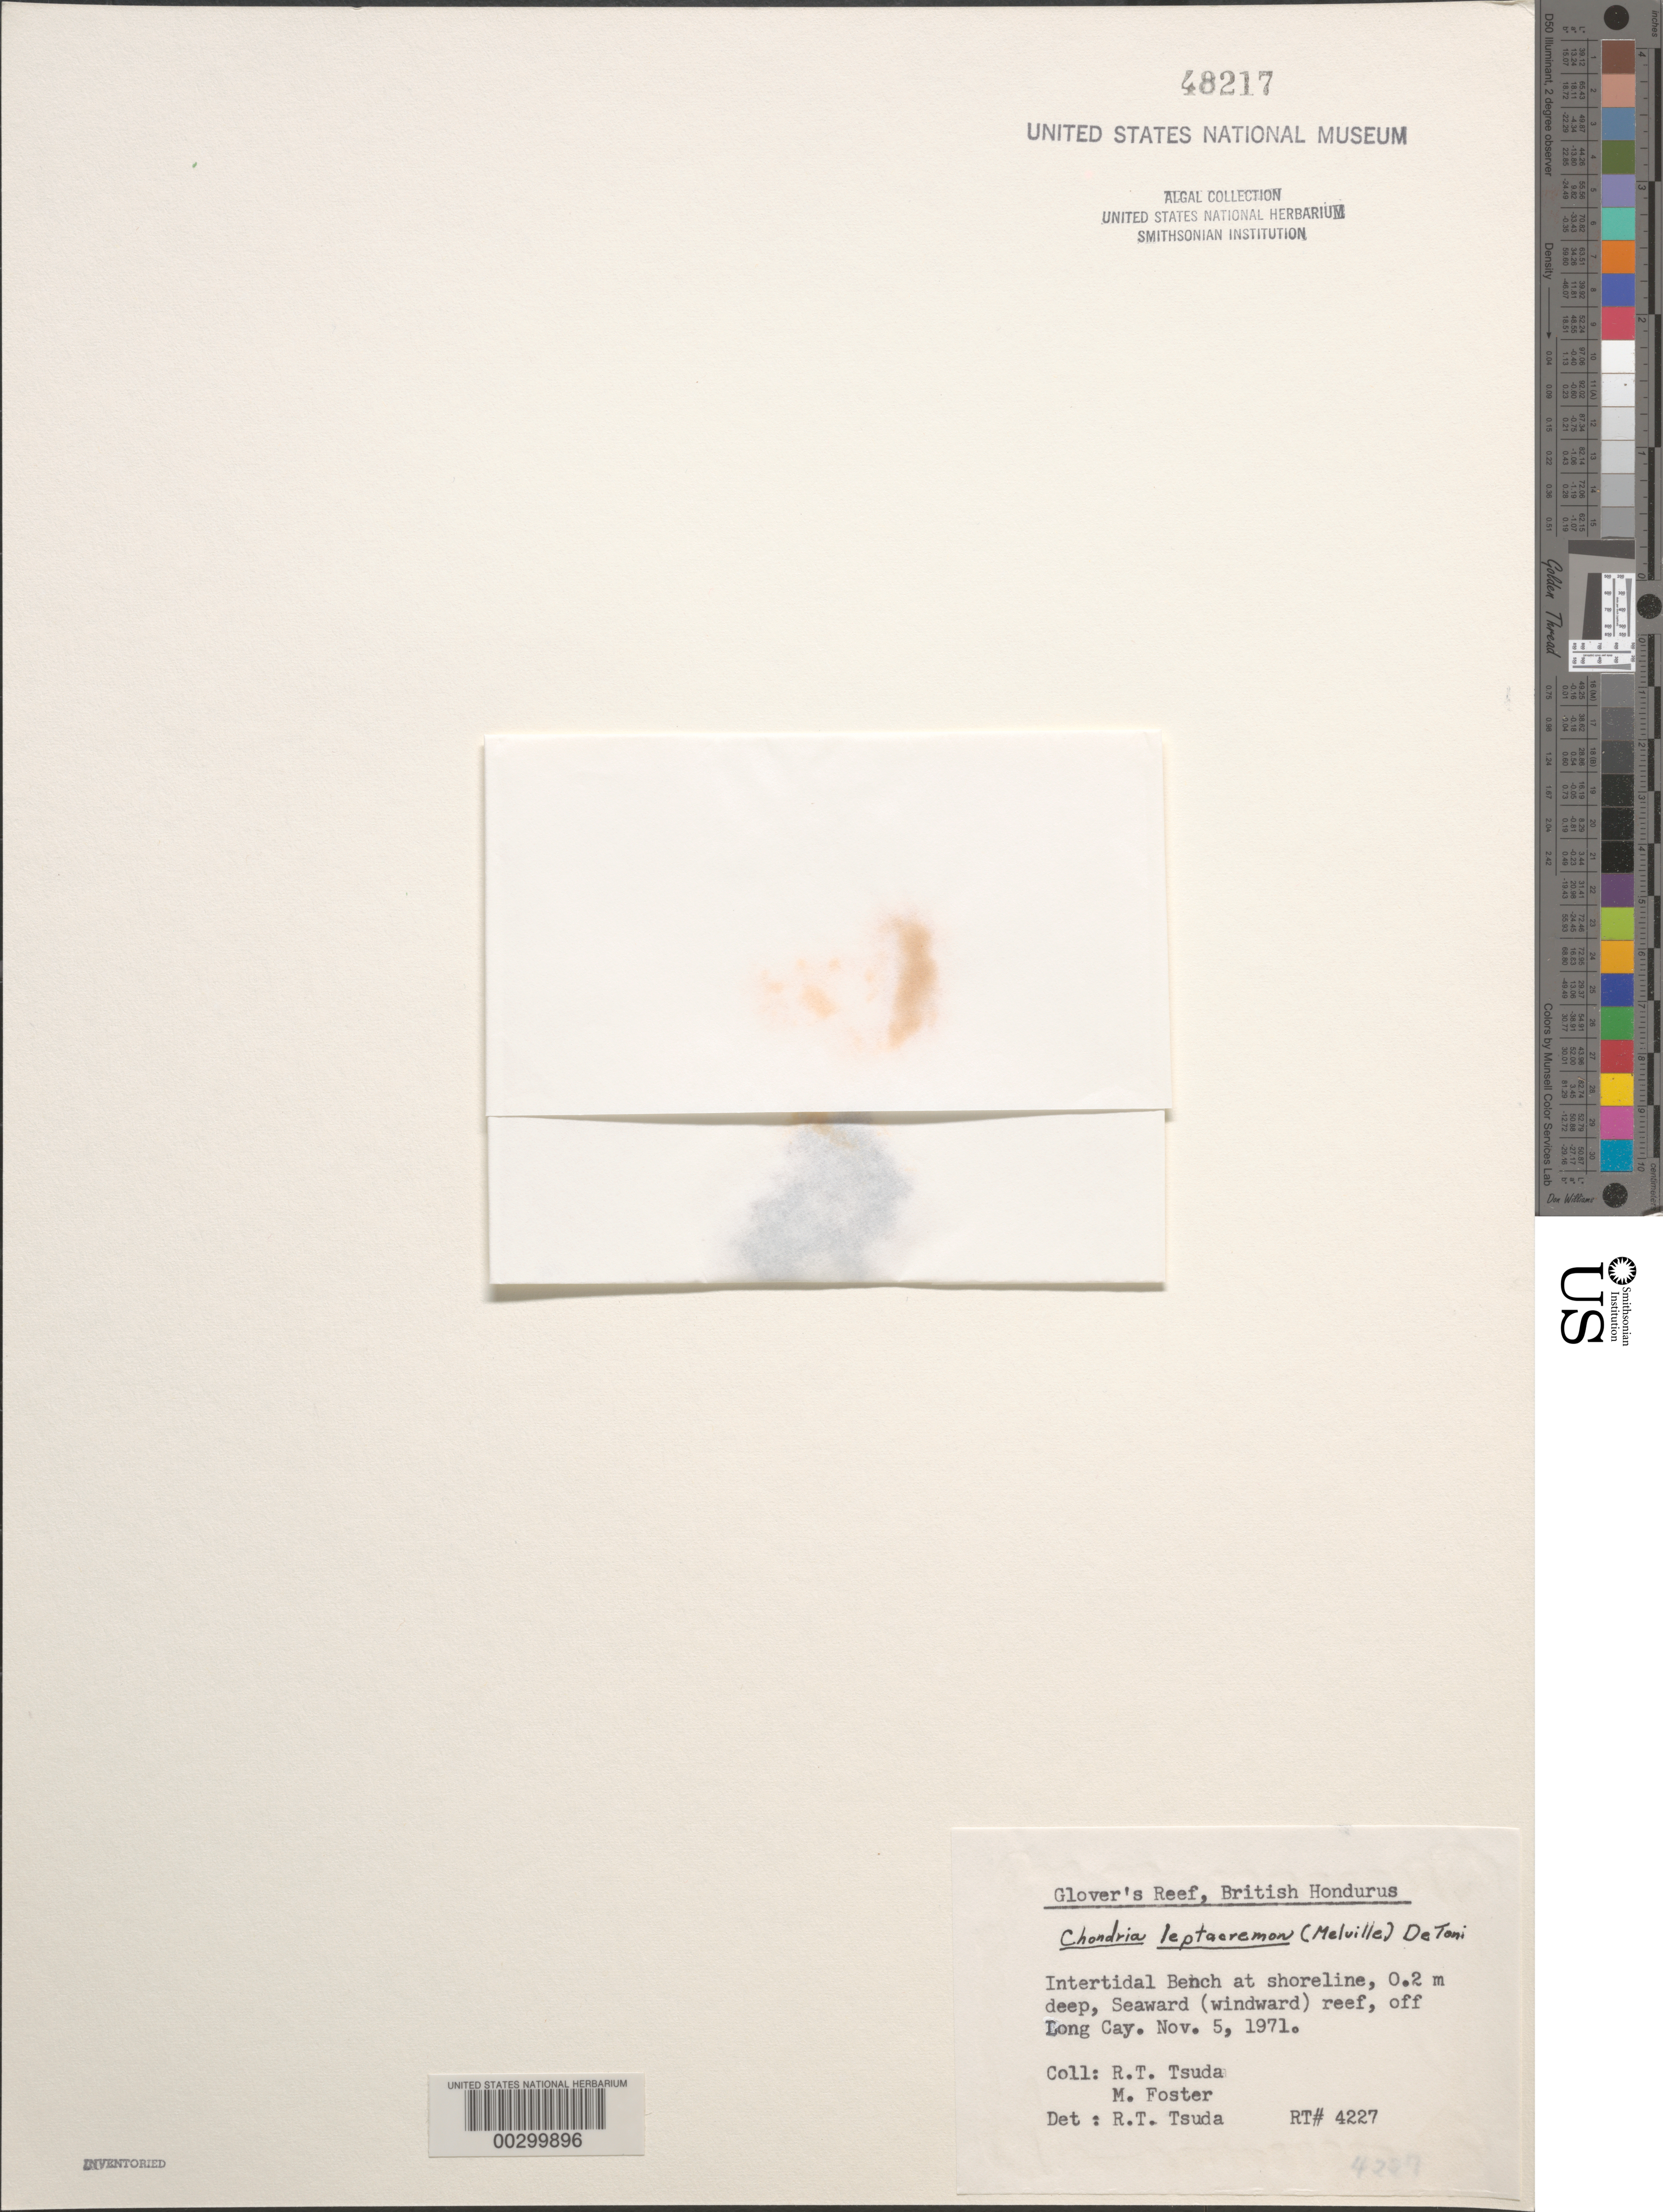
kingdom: Plantae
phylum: Rhodophyta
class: Florideophyceae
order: Ceramiales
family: Rhodomelaceae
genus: Chondria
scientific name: Chondria leptacremon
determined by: Tsuda, R. T.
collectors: R. Tsuda & M. Foster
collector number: Rt 4227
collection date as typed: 05 Nov 1971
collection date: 1971-11-05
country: Belize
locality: Glover's Reef, off Long Key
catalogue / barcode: US 48217